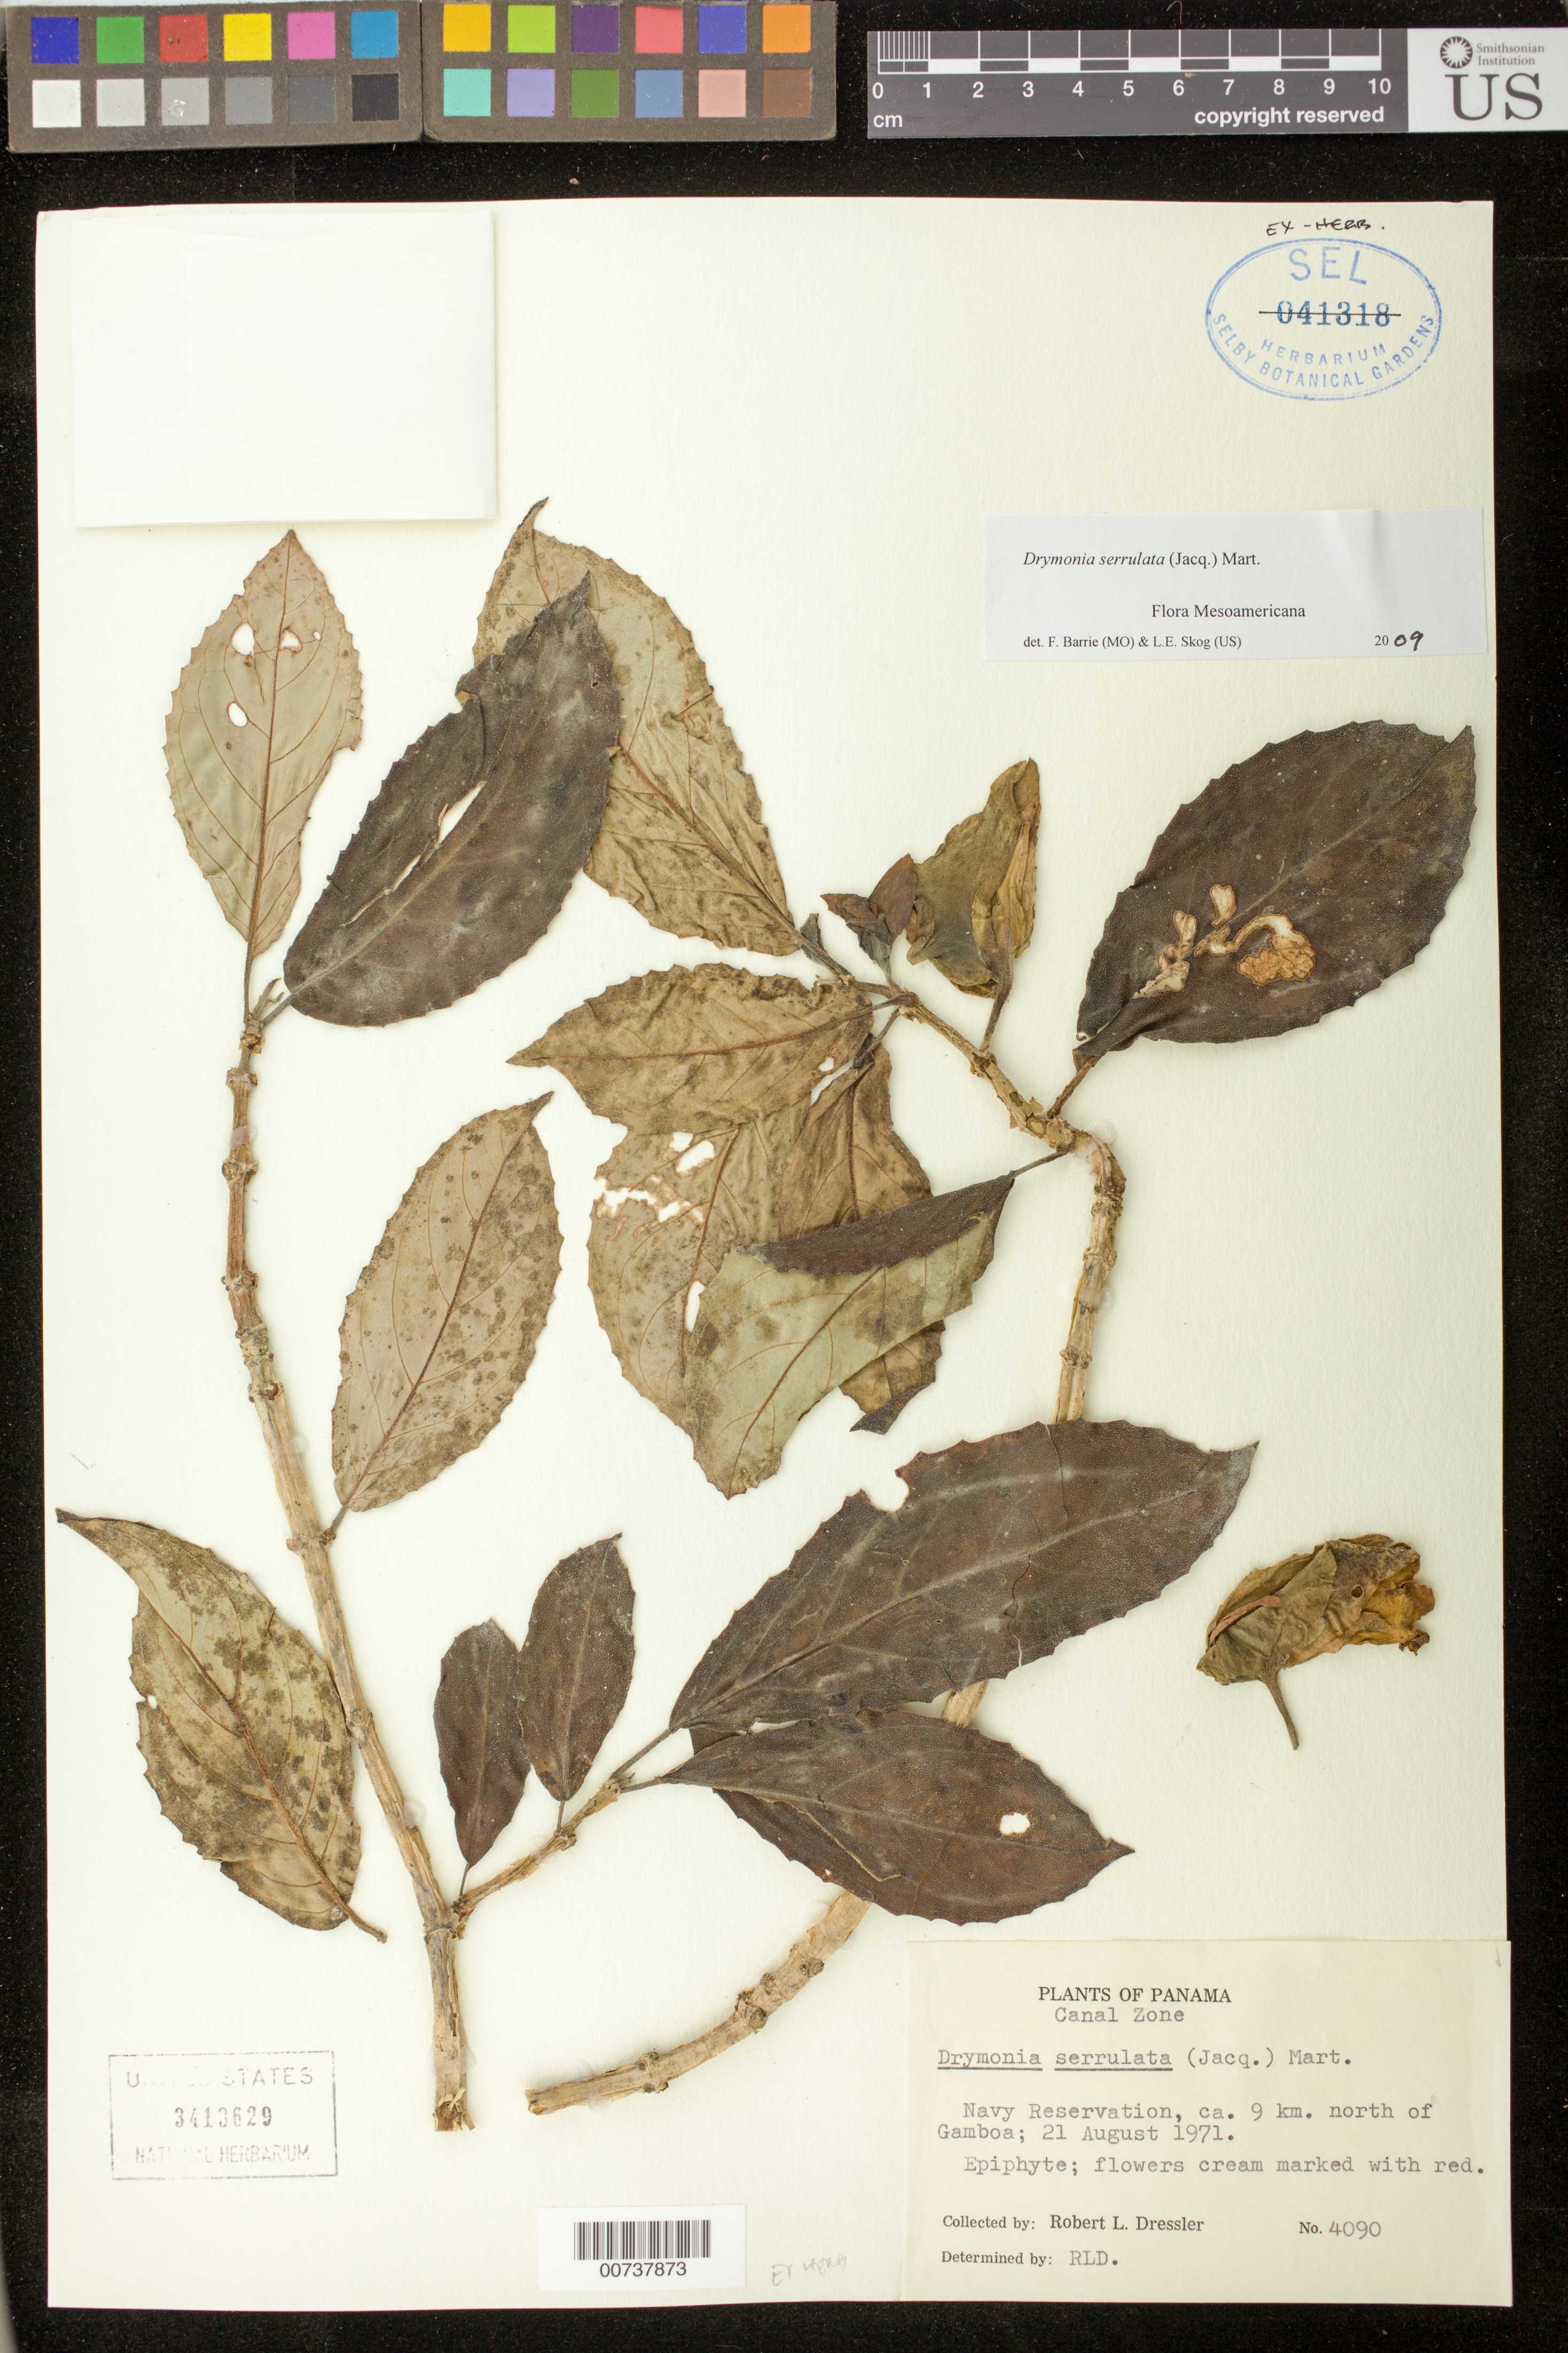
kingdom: Plantae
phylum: Tracheophyta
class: Magnoliopsida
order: Lamiales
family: Gesneriaceae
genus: Drymonia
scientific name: Drymonia serrulata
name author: (Jacq.) Mart.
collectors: R. Dressler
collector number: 4090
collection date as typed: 21 Aug 1971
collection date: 1971-08-21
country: Panama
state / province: Colón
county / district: Canal Zone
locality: Canal Zone, Navy Reservation, ca. 9 km N of Gamboa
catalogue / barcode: US 3413629